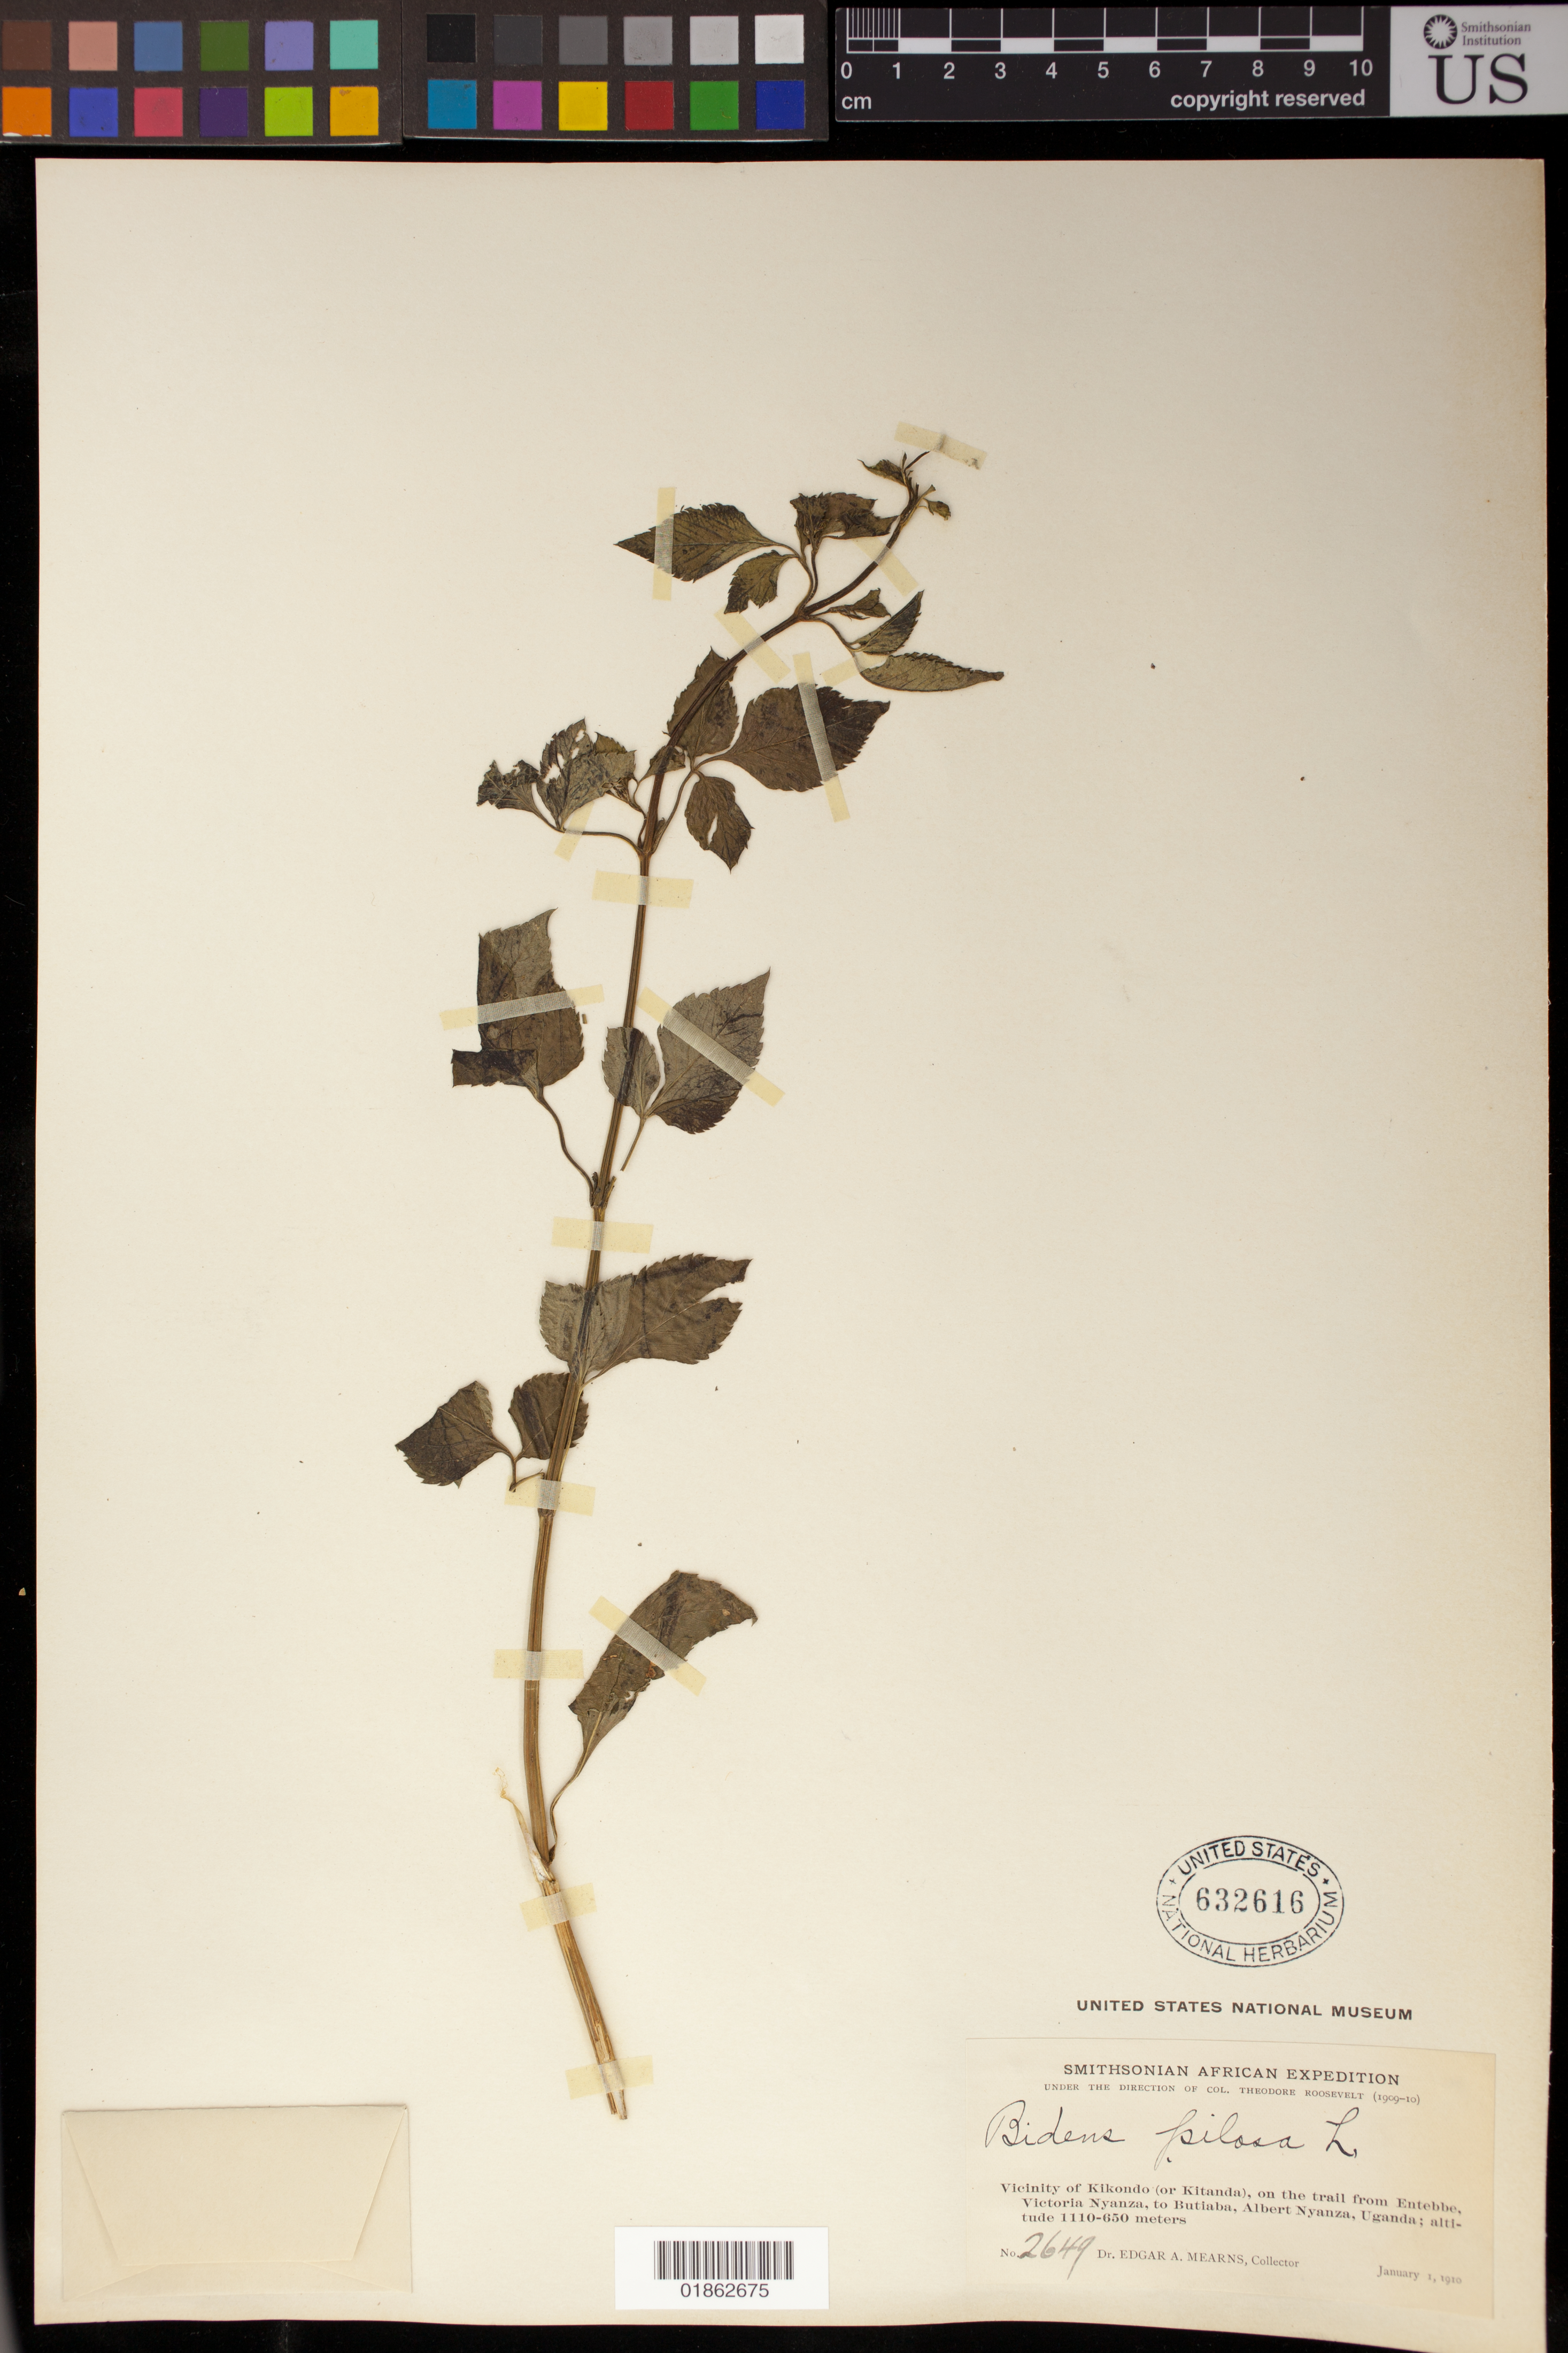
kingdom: Plantae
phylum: Tracheophyta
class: Magnoliopsida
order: Asterales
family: Asteraceae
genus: Bidens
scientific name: Bidens pilosa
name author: L.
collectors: E. A. Mearns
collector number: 2649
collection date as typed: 01 Jan 1910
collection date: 1910-01-01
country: Uganda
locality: Vicinity of Kikondo ( or Kitanda), on the trail from Entebbe, Victoria Nyanza, to Butiaba, Albert Nyanza, Uganda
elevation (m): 1110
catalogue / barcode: US 632616